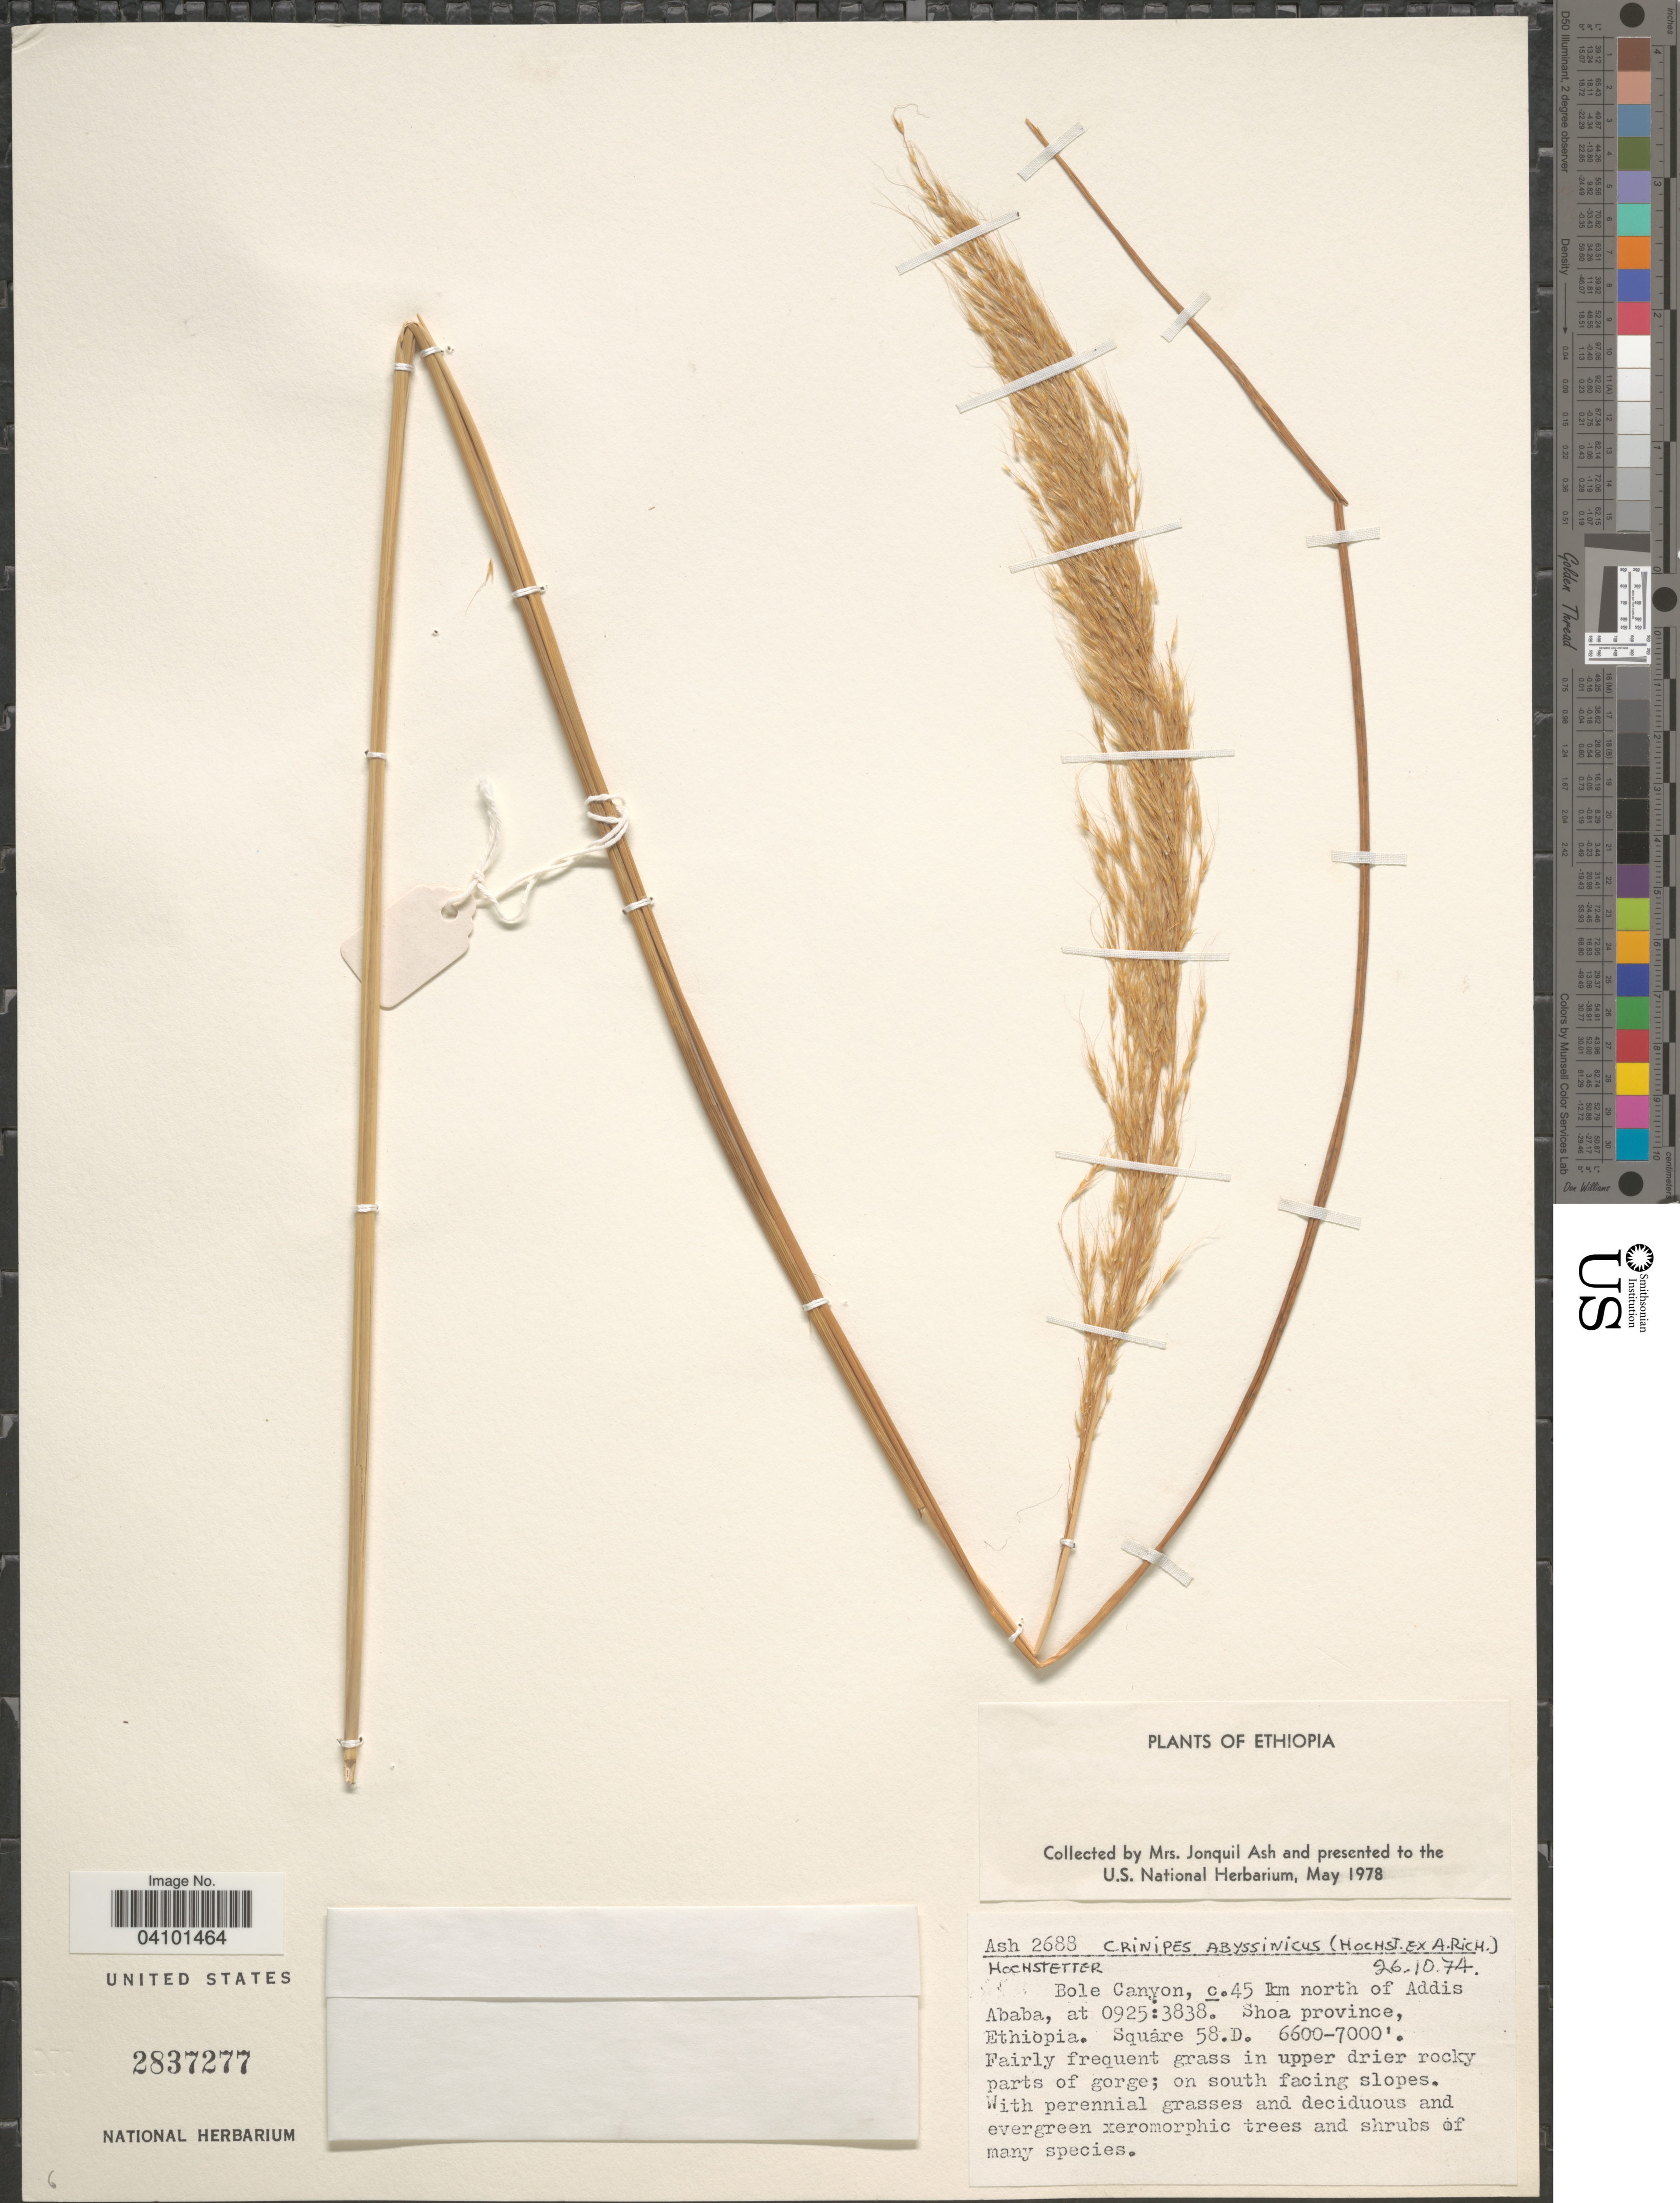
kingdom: Plantae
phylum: Tracheophyta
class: Liliopsida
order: Poales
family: Poaceae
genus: Crinipes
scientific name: Crinipes abyssinicus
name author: (Hochst. ex A. Braun) Hochst.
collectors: J. Ash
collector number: Ash 2688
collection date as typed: Transcribed d/m/y: 26/10/74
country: Ethiopia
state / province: Addis Ababa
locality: Bole Canyon, c. 45 km north of Addis Ababa, at 0925:3838. Shoa province. Square 58.D.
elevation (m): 2012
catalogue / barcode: US 2837277